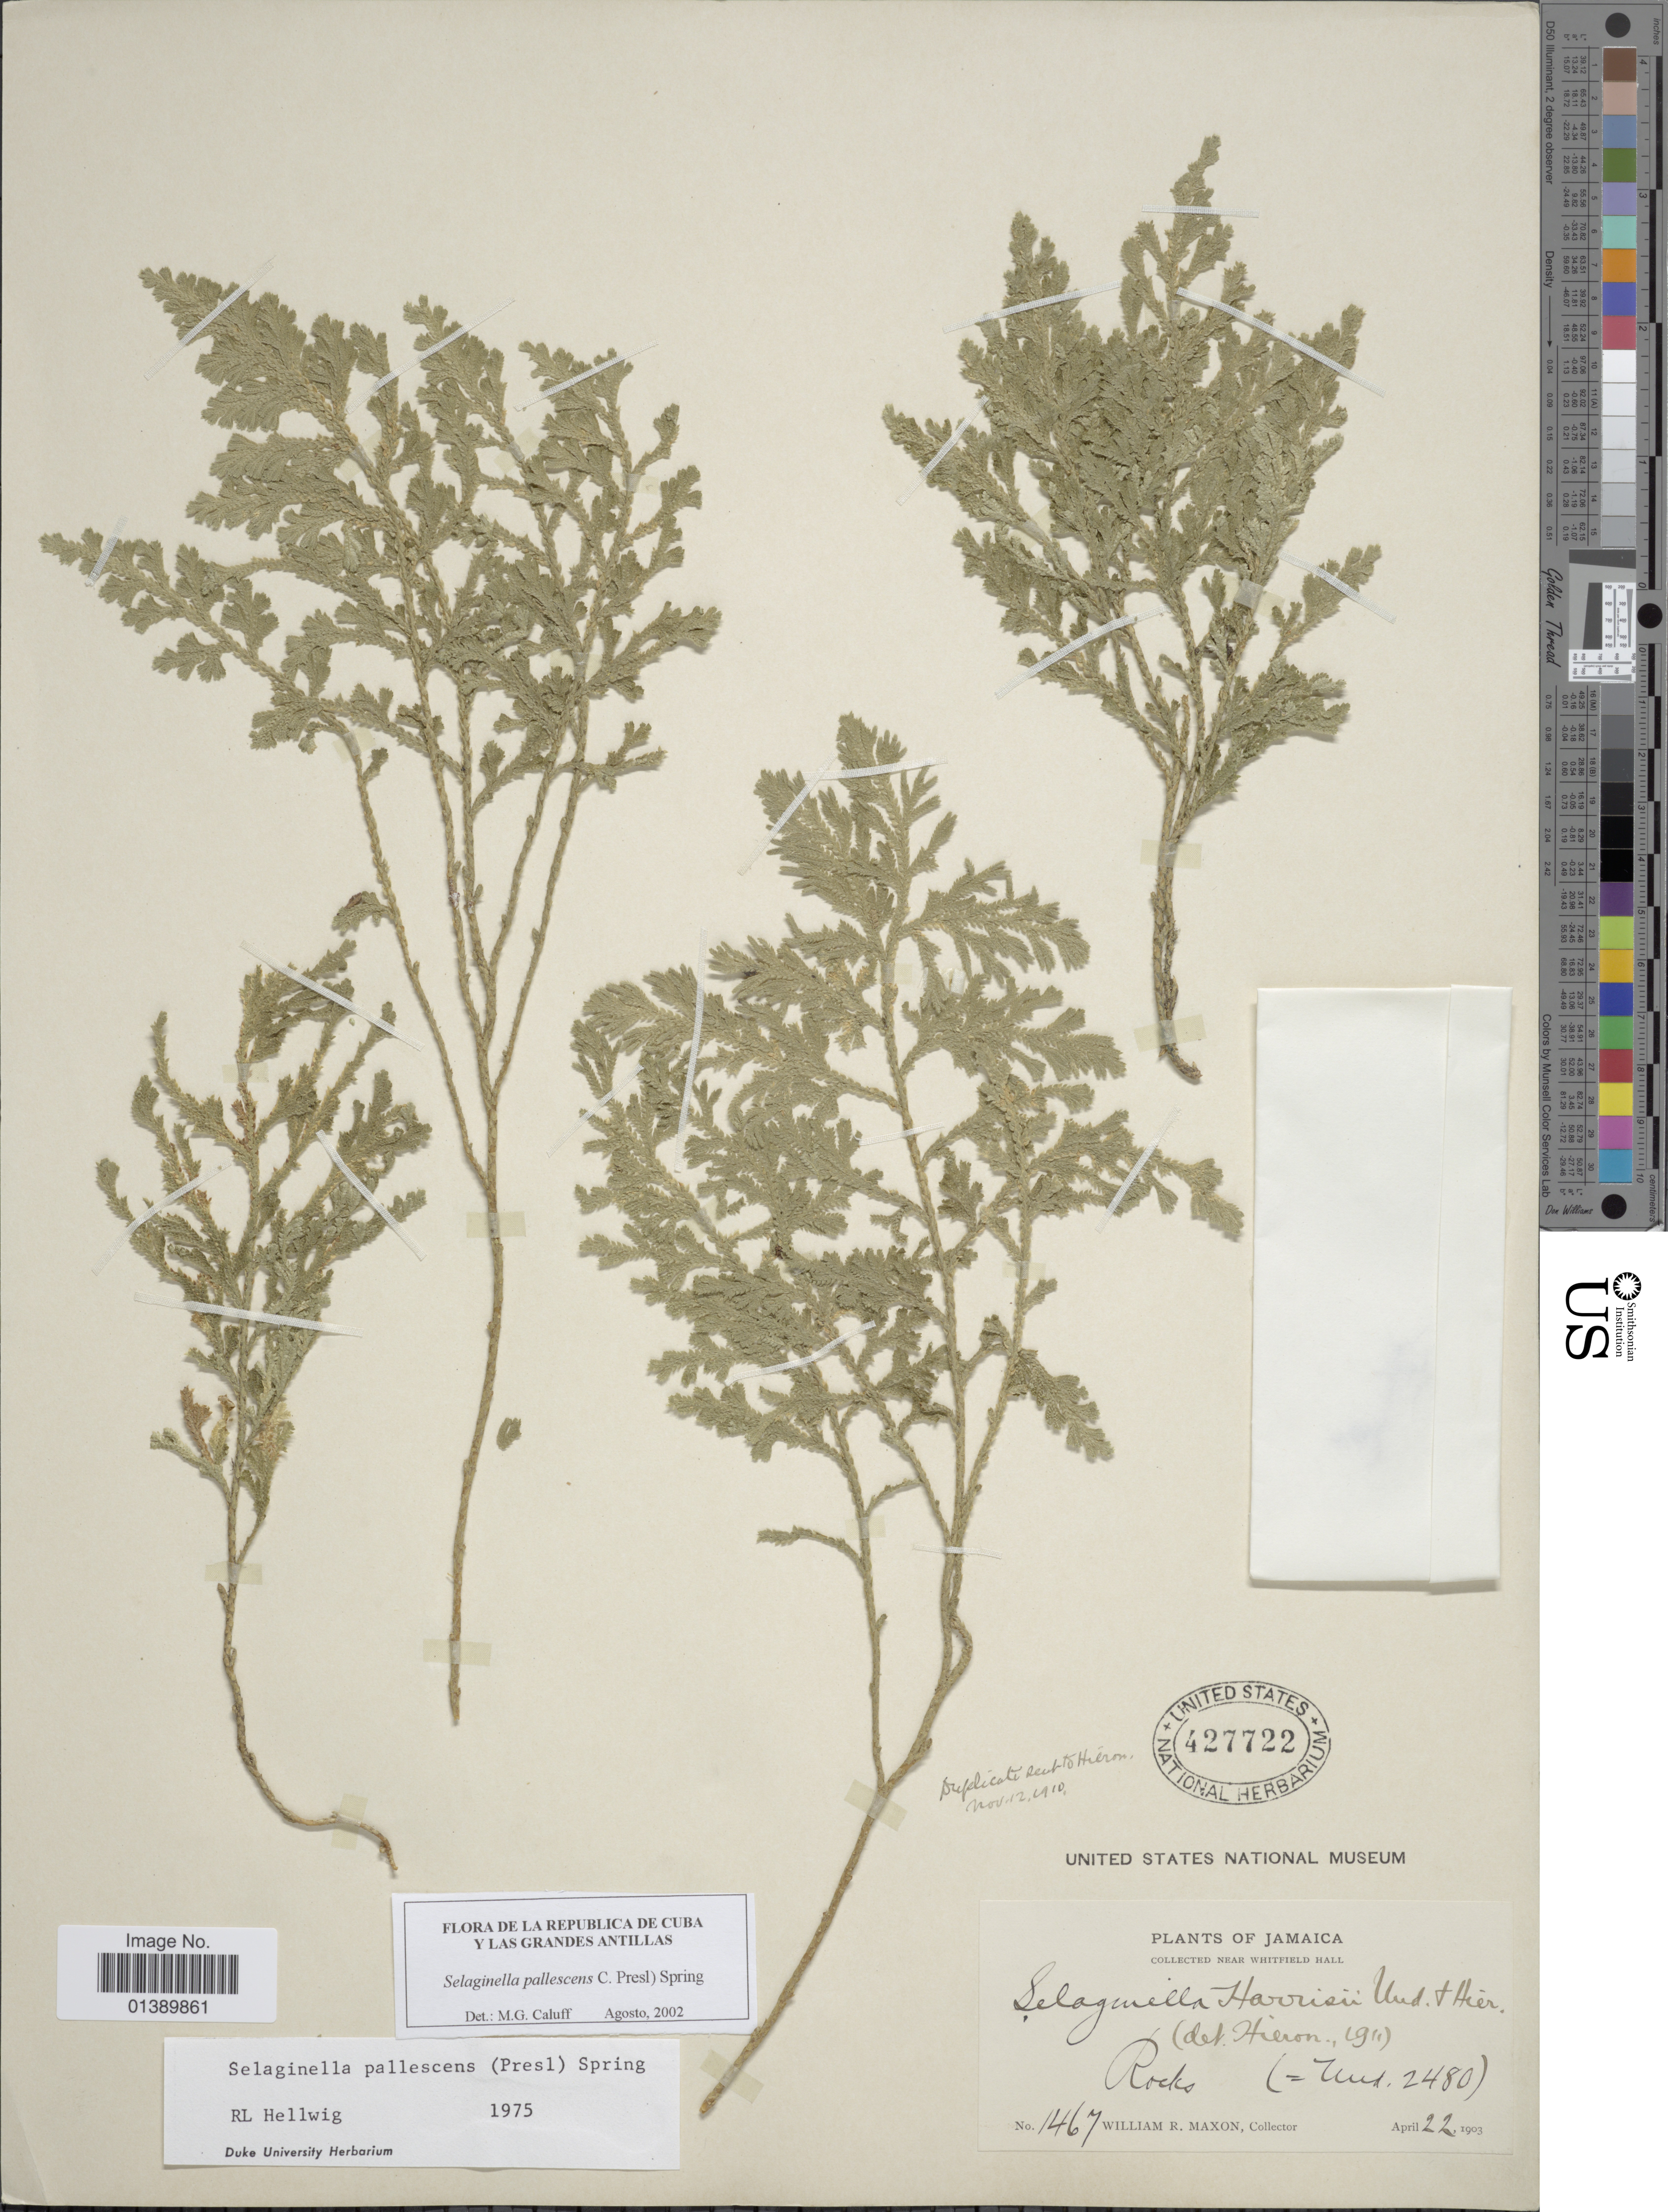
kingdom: Plantae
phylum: Tracheophyta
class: Lycopodiopsida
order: Selaginellales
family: Selaginellaceae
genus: Selaginella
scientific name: Selaginella pallescens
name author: (C. Presl) Spring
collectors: W. R. Maxon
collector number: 1467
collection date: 1903-04-22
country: Jamaica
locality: Near Whitfield Hall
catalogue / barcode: US 427722